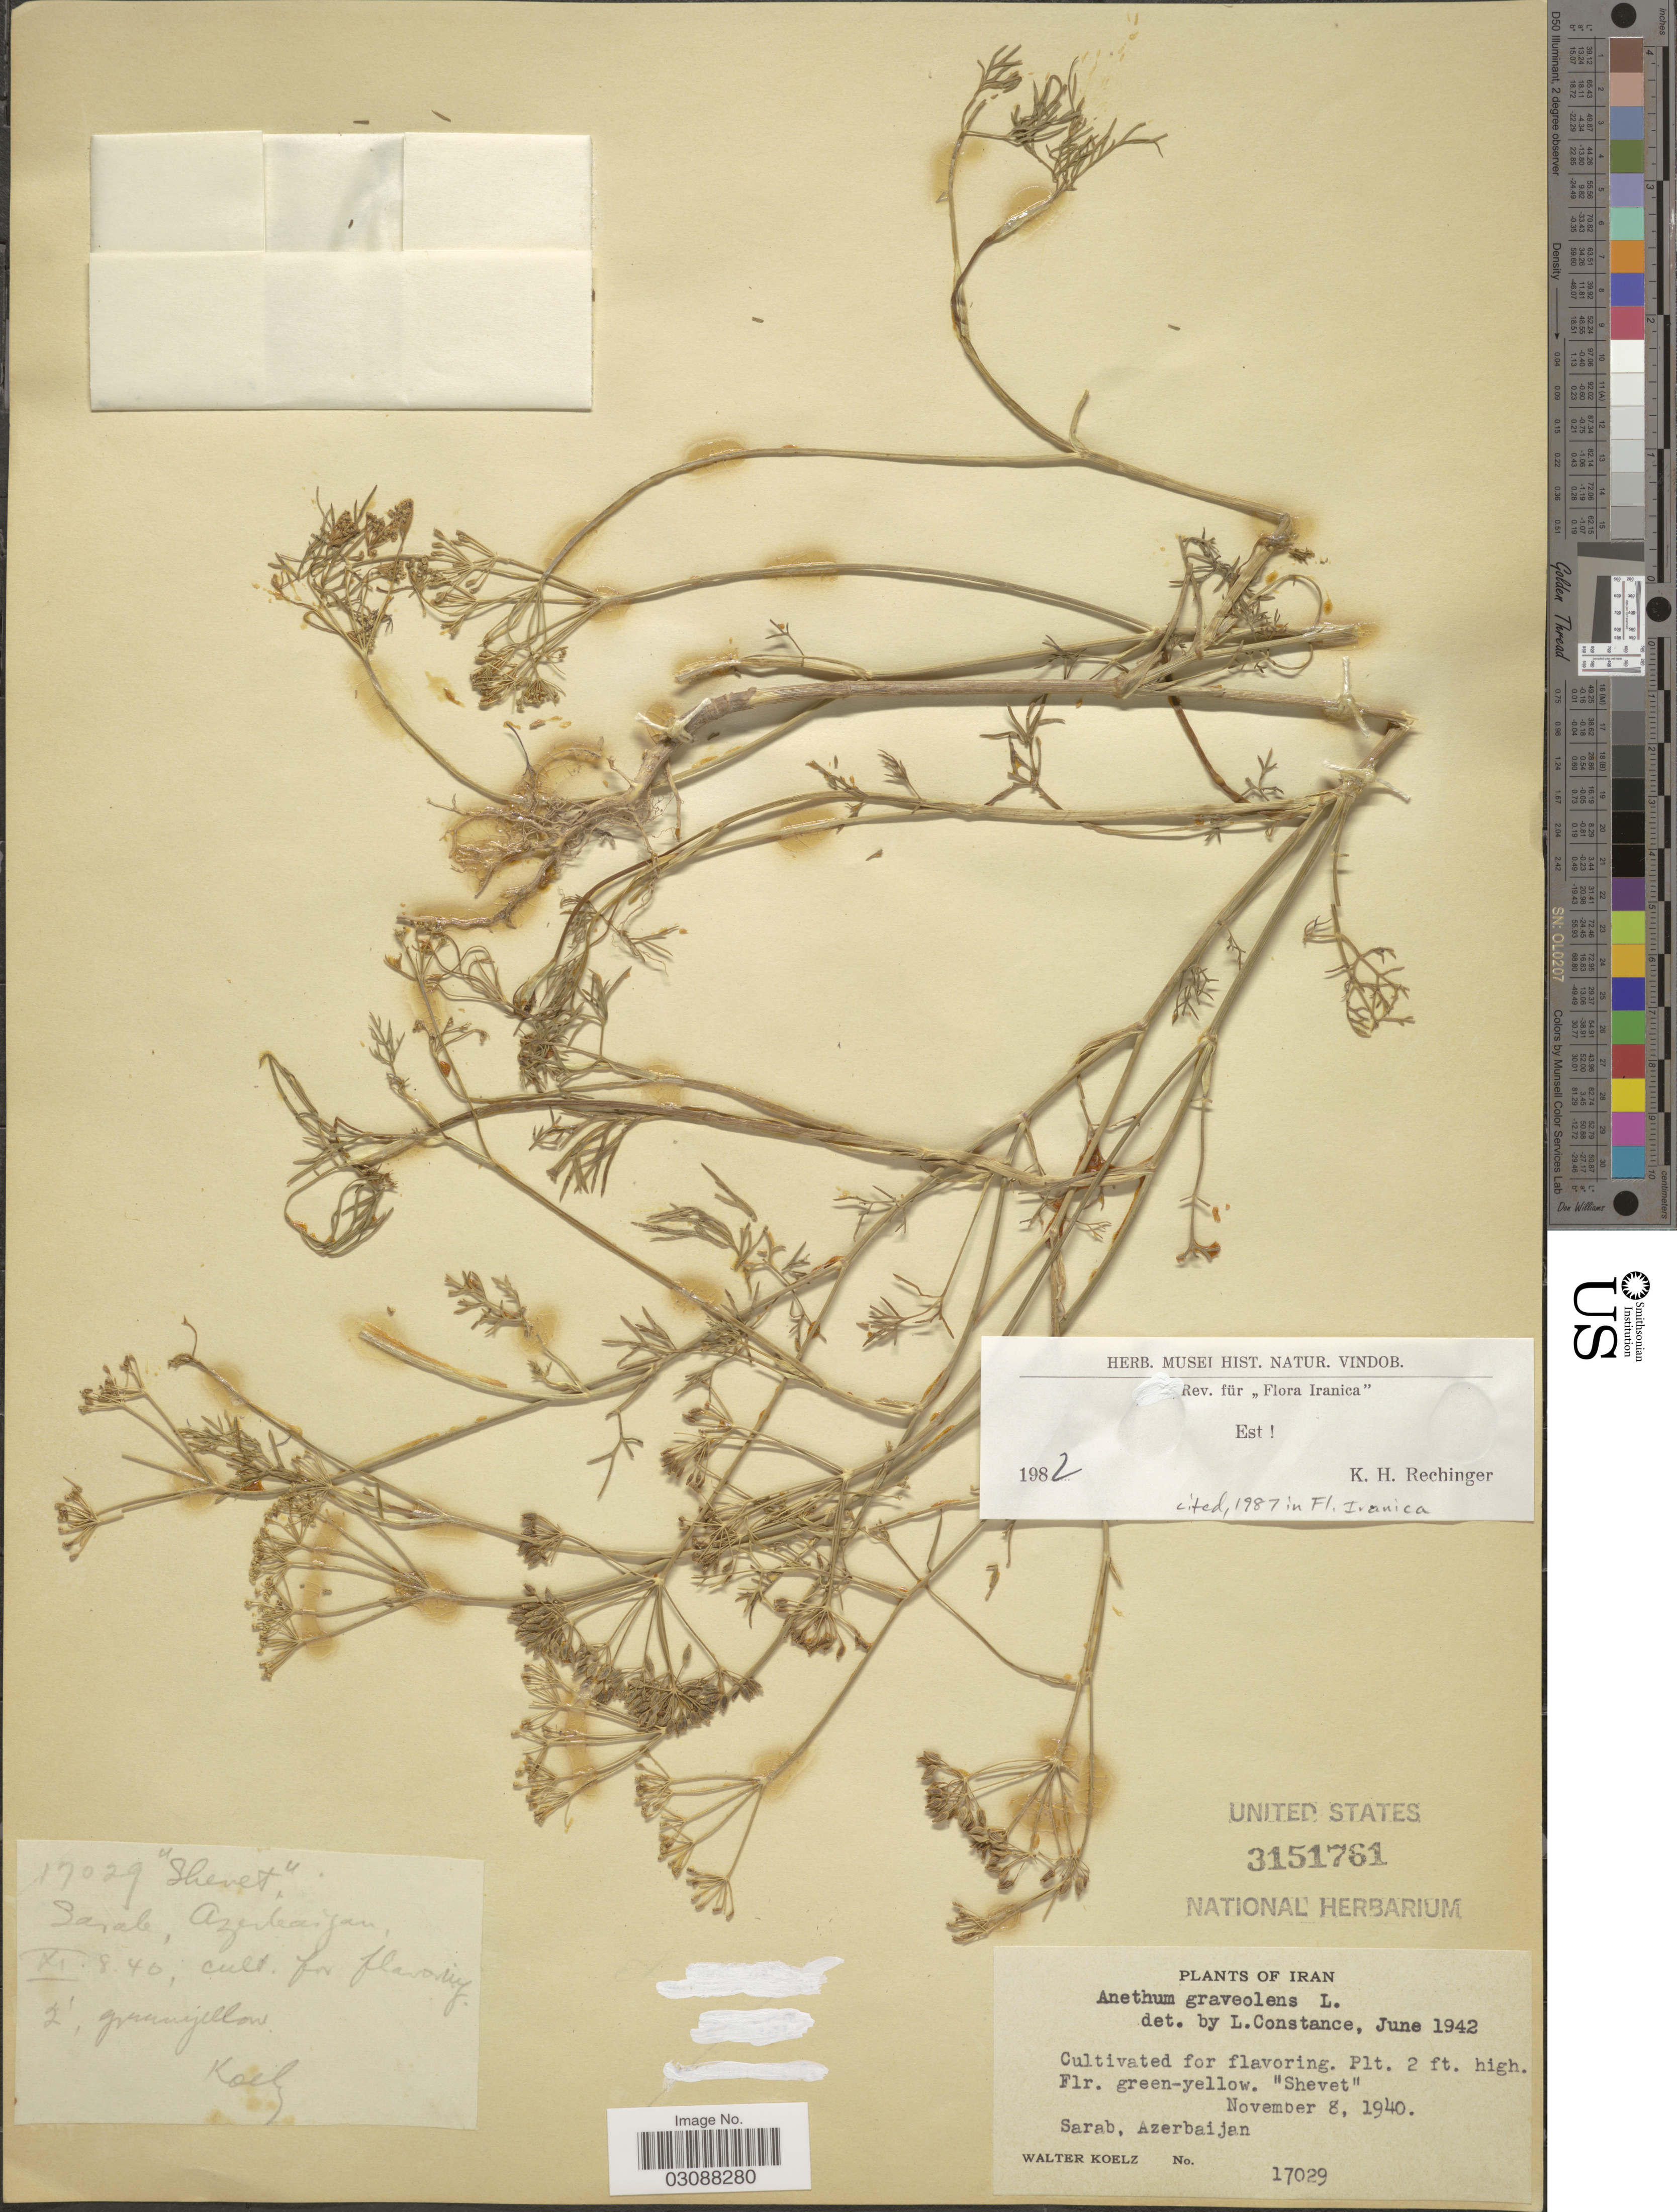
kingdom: Plantae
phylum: Tracheophyta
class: Magnoliopsida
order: Apiales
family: Apiaceae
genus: Anethum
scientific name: Anethum graveolens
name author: L.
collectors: W. N. Koelz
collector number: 17029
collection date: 1940-11-08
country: Iran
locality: Sarab, Azerbaijan.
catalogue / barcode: US 3151761